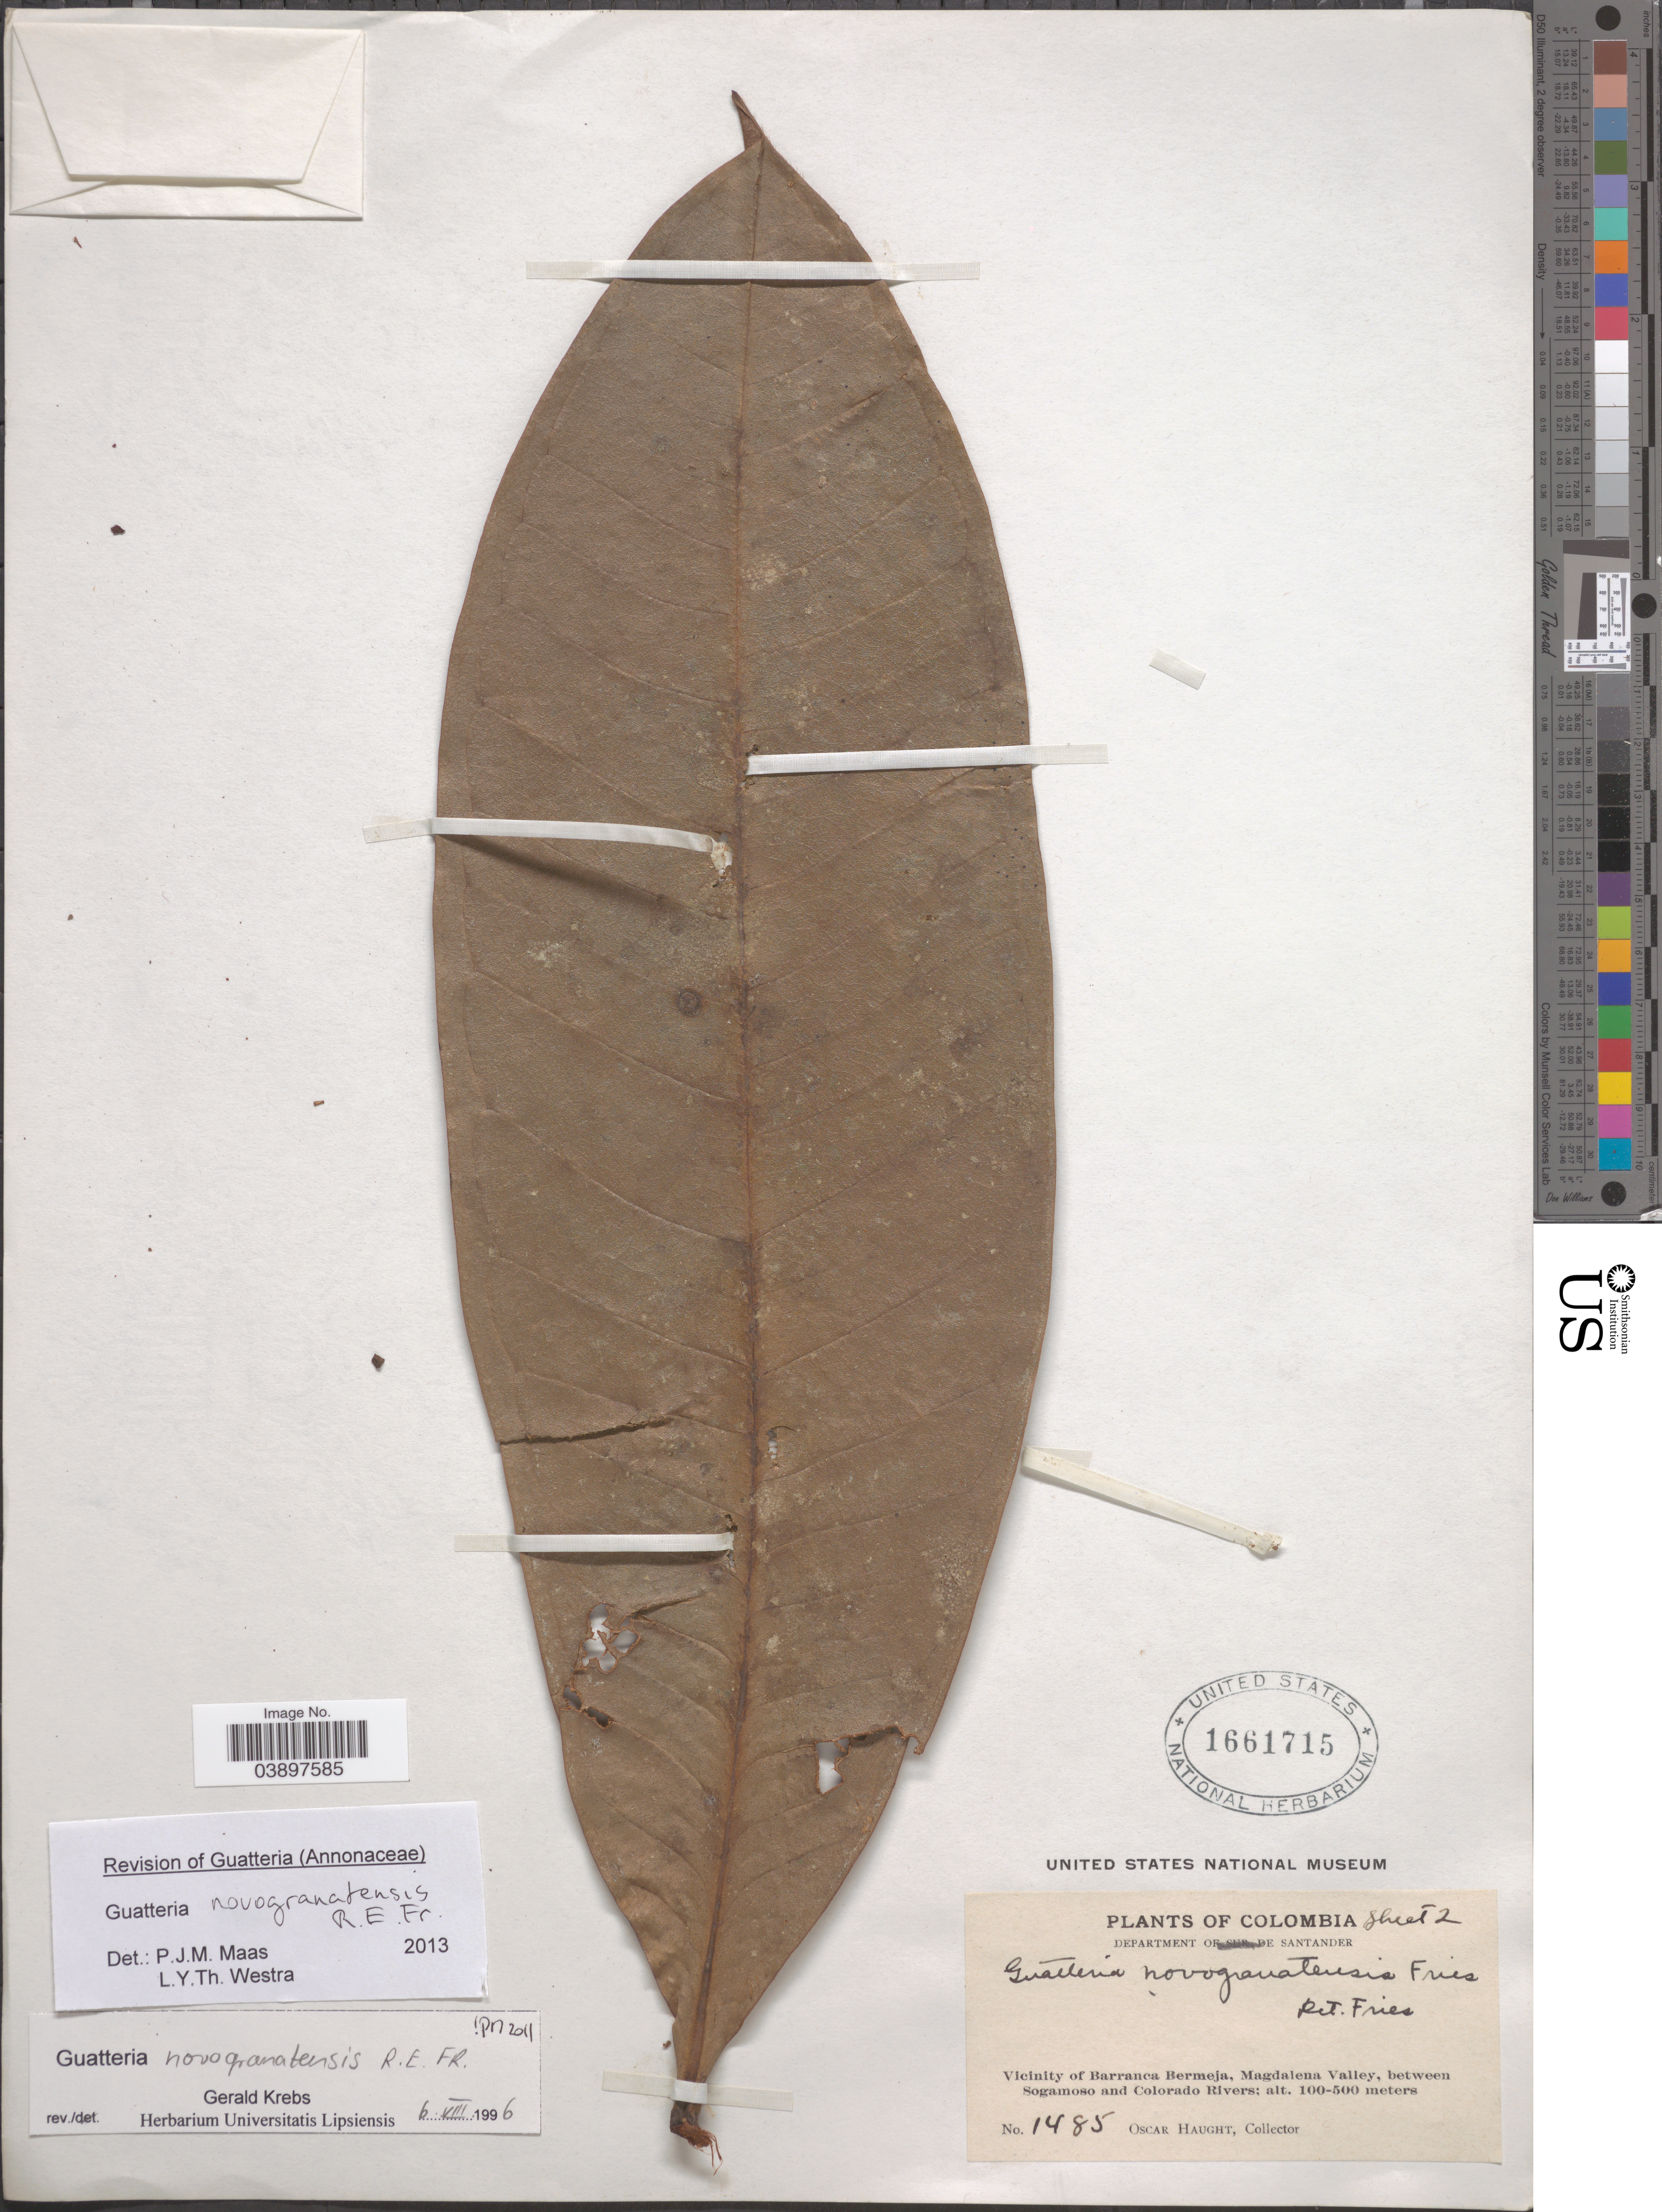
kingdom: Plantae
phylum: Tracheophyta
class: Magnoliopsida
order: Magnoliales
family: Annonaceae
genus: Guatteria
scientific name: Guatteria novogranatensis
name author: R.E. Fr.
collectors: O. L. Haught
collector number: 1485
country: Colombia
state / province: Santander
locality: Department of Santander. Vicinity of Barranca Bermeja, Magdalena Valley, between Sogamoso and Colorado Rivers.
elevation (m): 100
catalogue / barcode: US 1661715